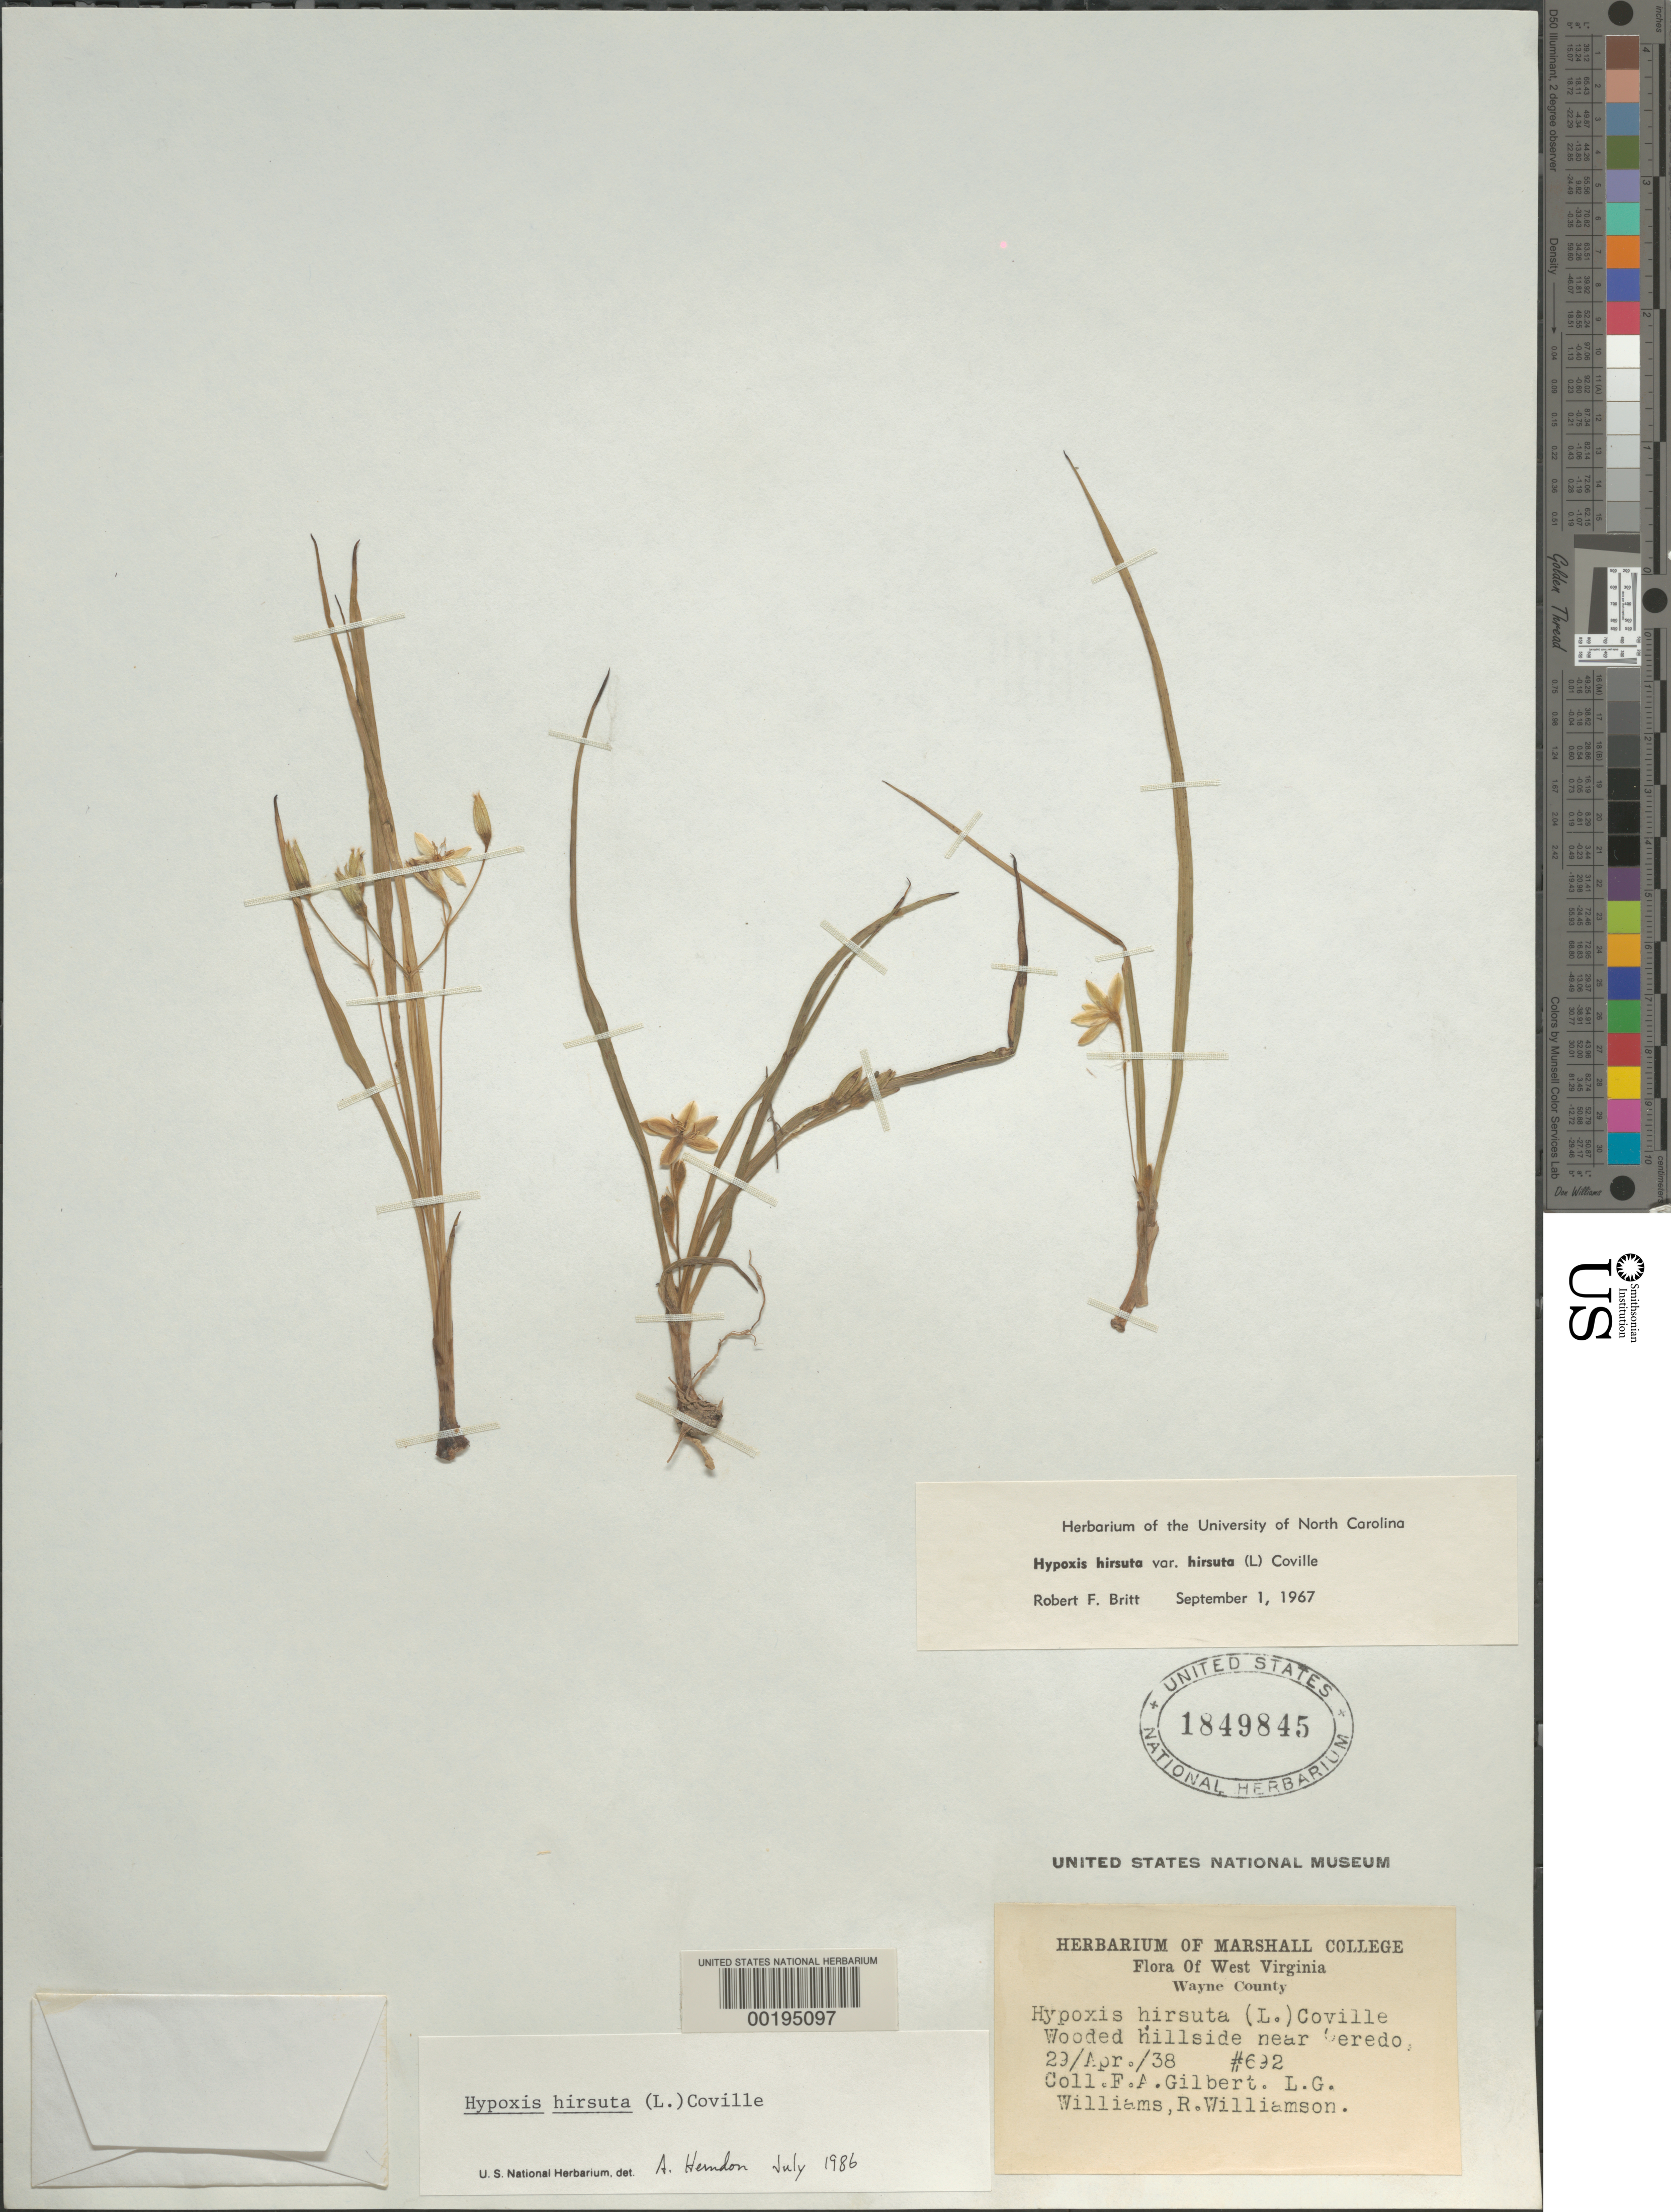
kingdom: Plantae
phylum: Tracheophyta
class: Liliopsida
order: Asparagales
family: Hypoxidaceae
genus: Hypoxis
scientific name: Hypoxis hirsuta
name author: (L.) Coville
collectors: L. G. Williams & R. Williamson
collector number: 692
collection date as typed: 29 Apr 1938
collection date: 1938-04-29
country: United States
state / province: West Virginia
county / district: Wayne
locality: Near geredo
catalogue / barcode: US 1849845